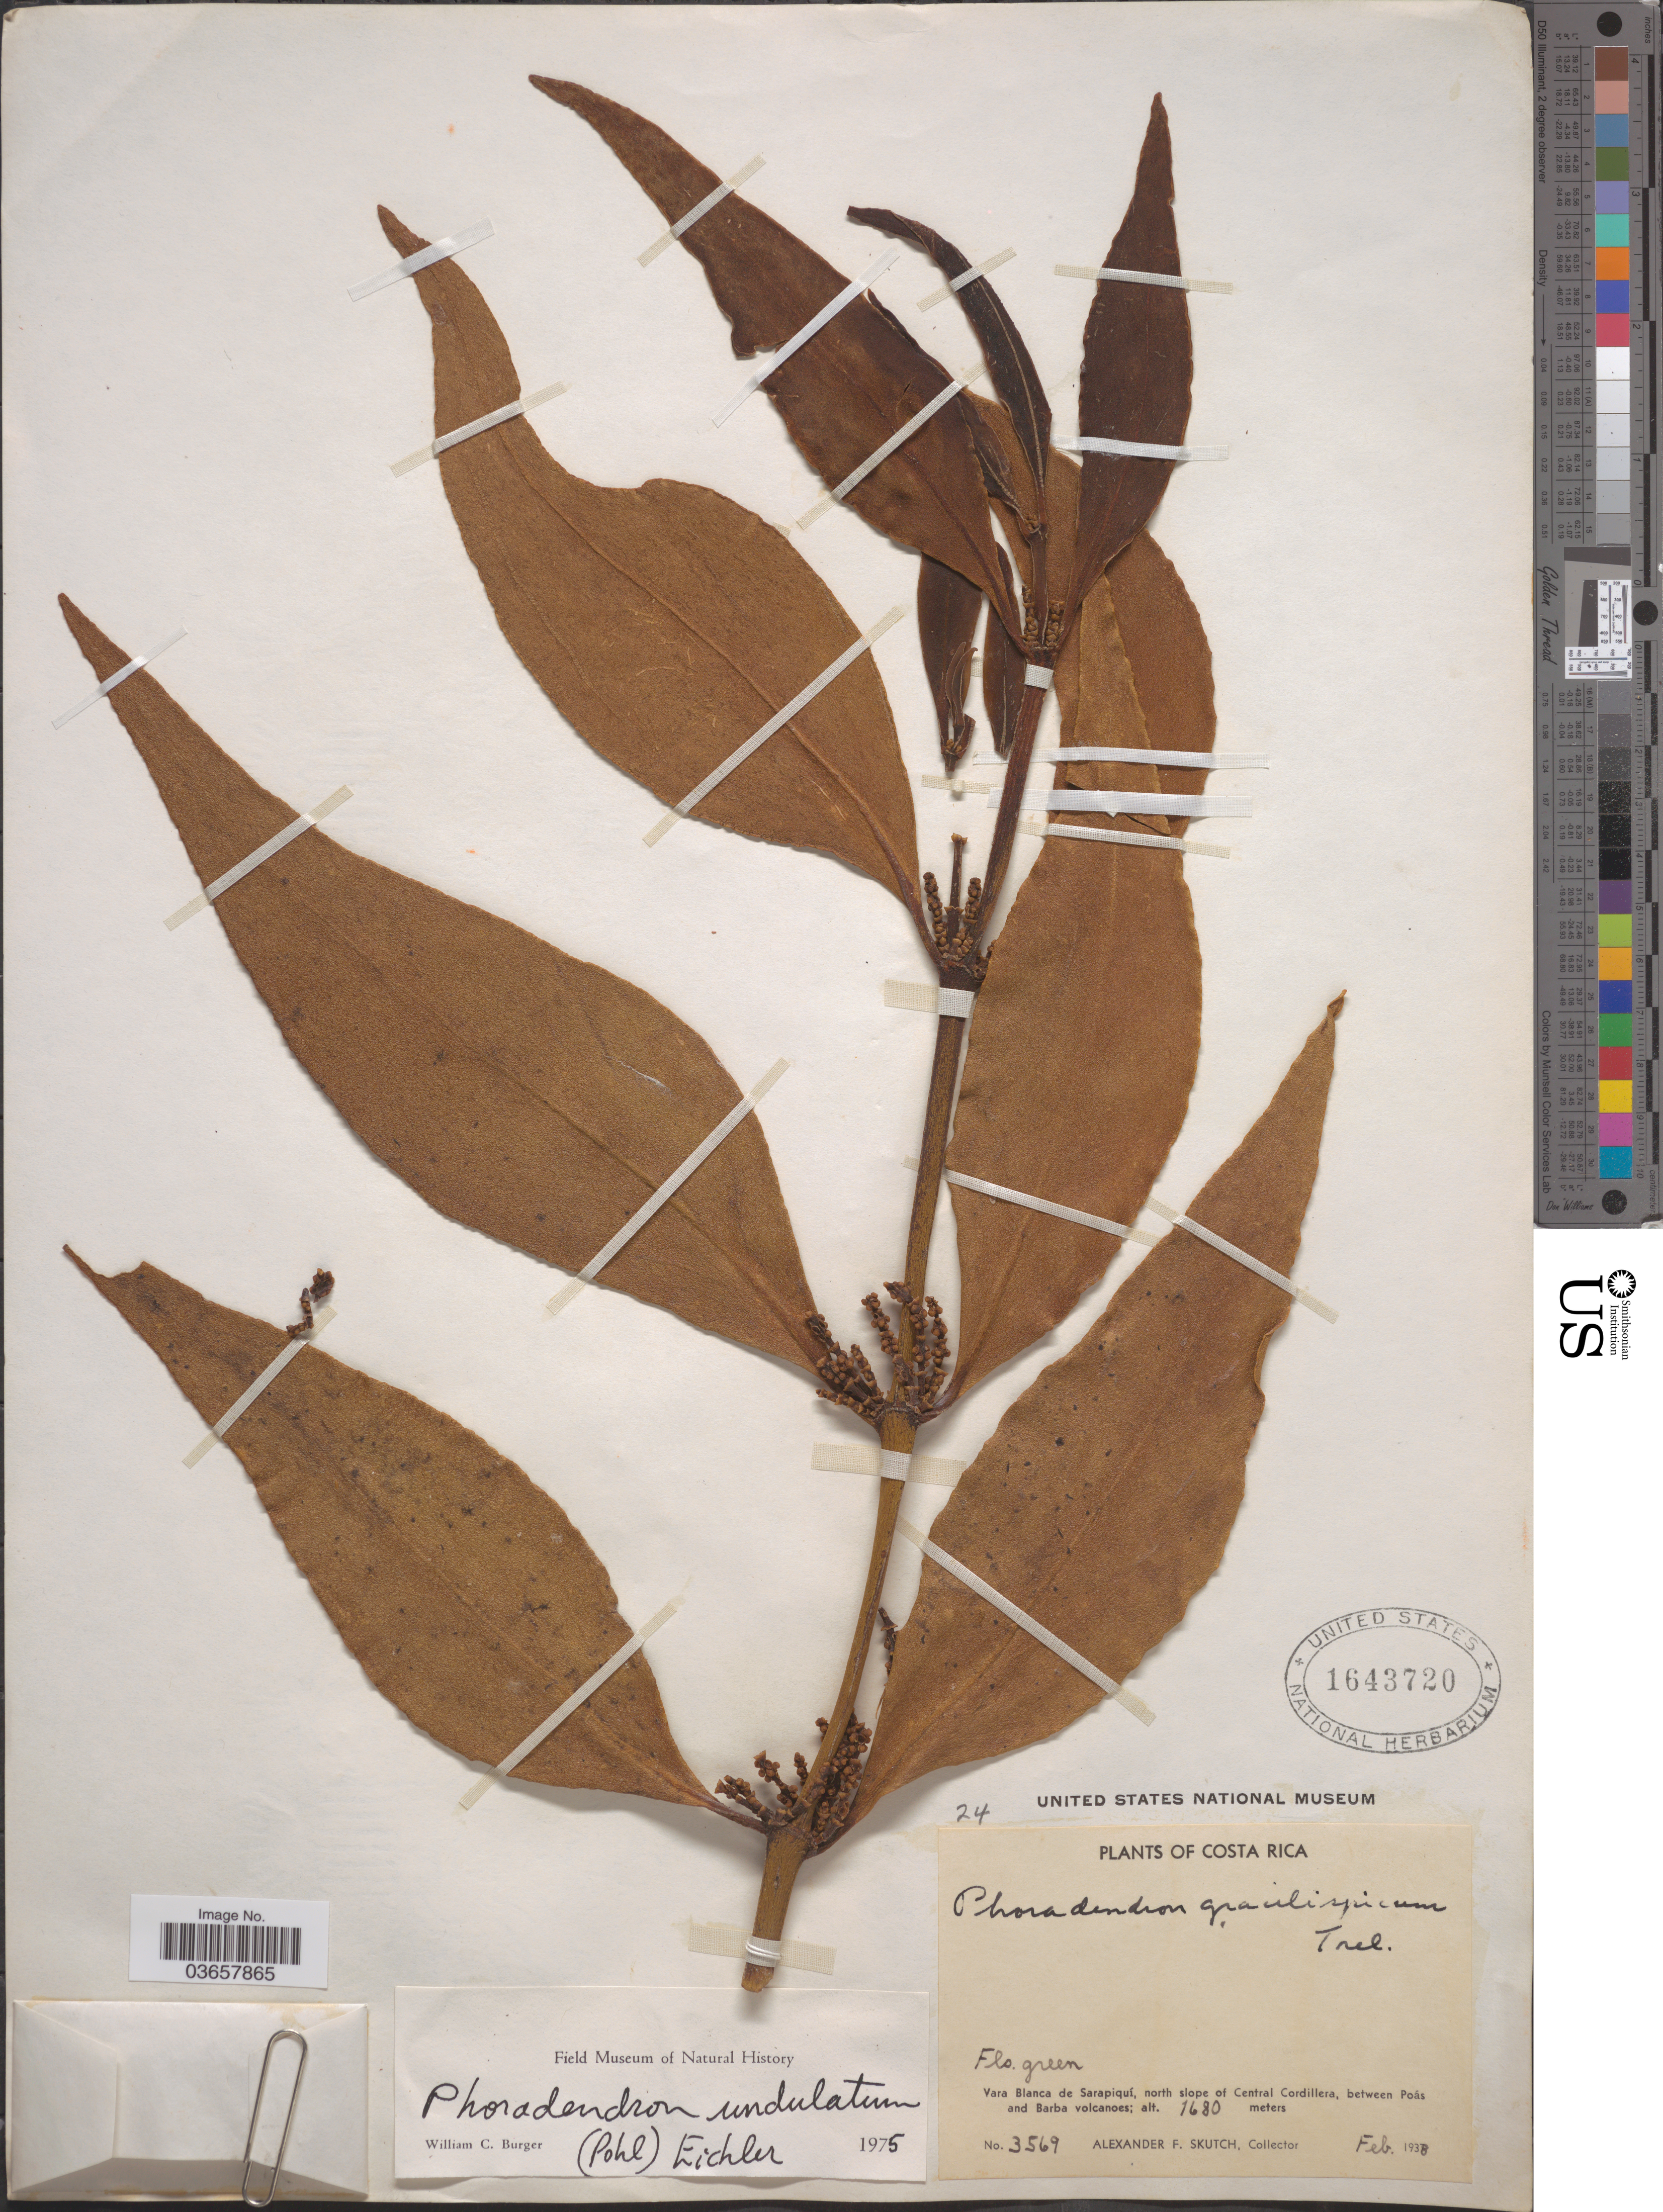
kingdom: Plantae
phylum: Tracheophyta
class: Magnoliopsida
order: Santalales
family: Viscaceae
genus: Phoradendron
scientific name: Phoradendron undulatum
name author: (Pohl ex DC.) Eichler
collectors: A. F. Skutch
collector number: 3569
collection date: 1938-02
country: Costa Rica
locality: Vara Blanca de Sarapiquí, north slope of Central Cordillera, between Poás and Barba volcanoes.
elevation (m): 1680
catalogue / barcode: US 1643720